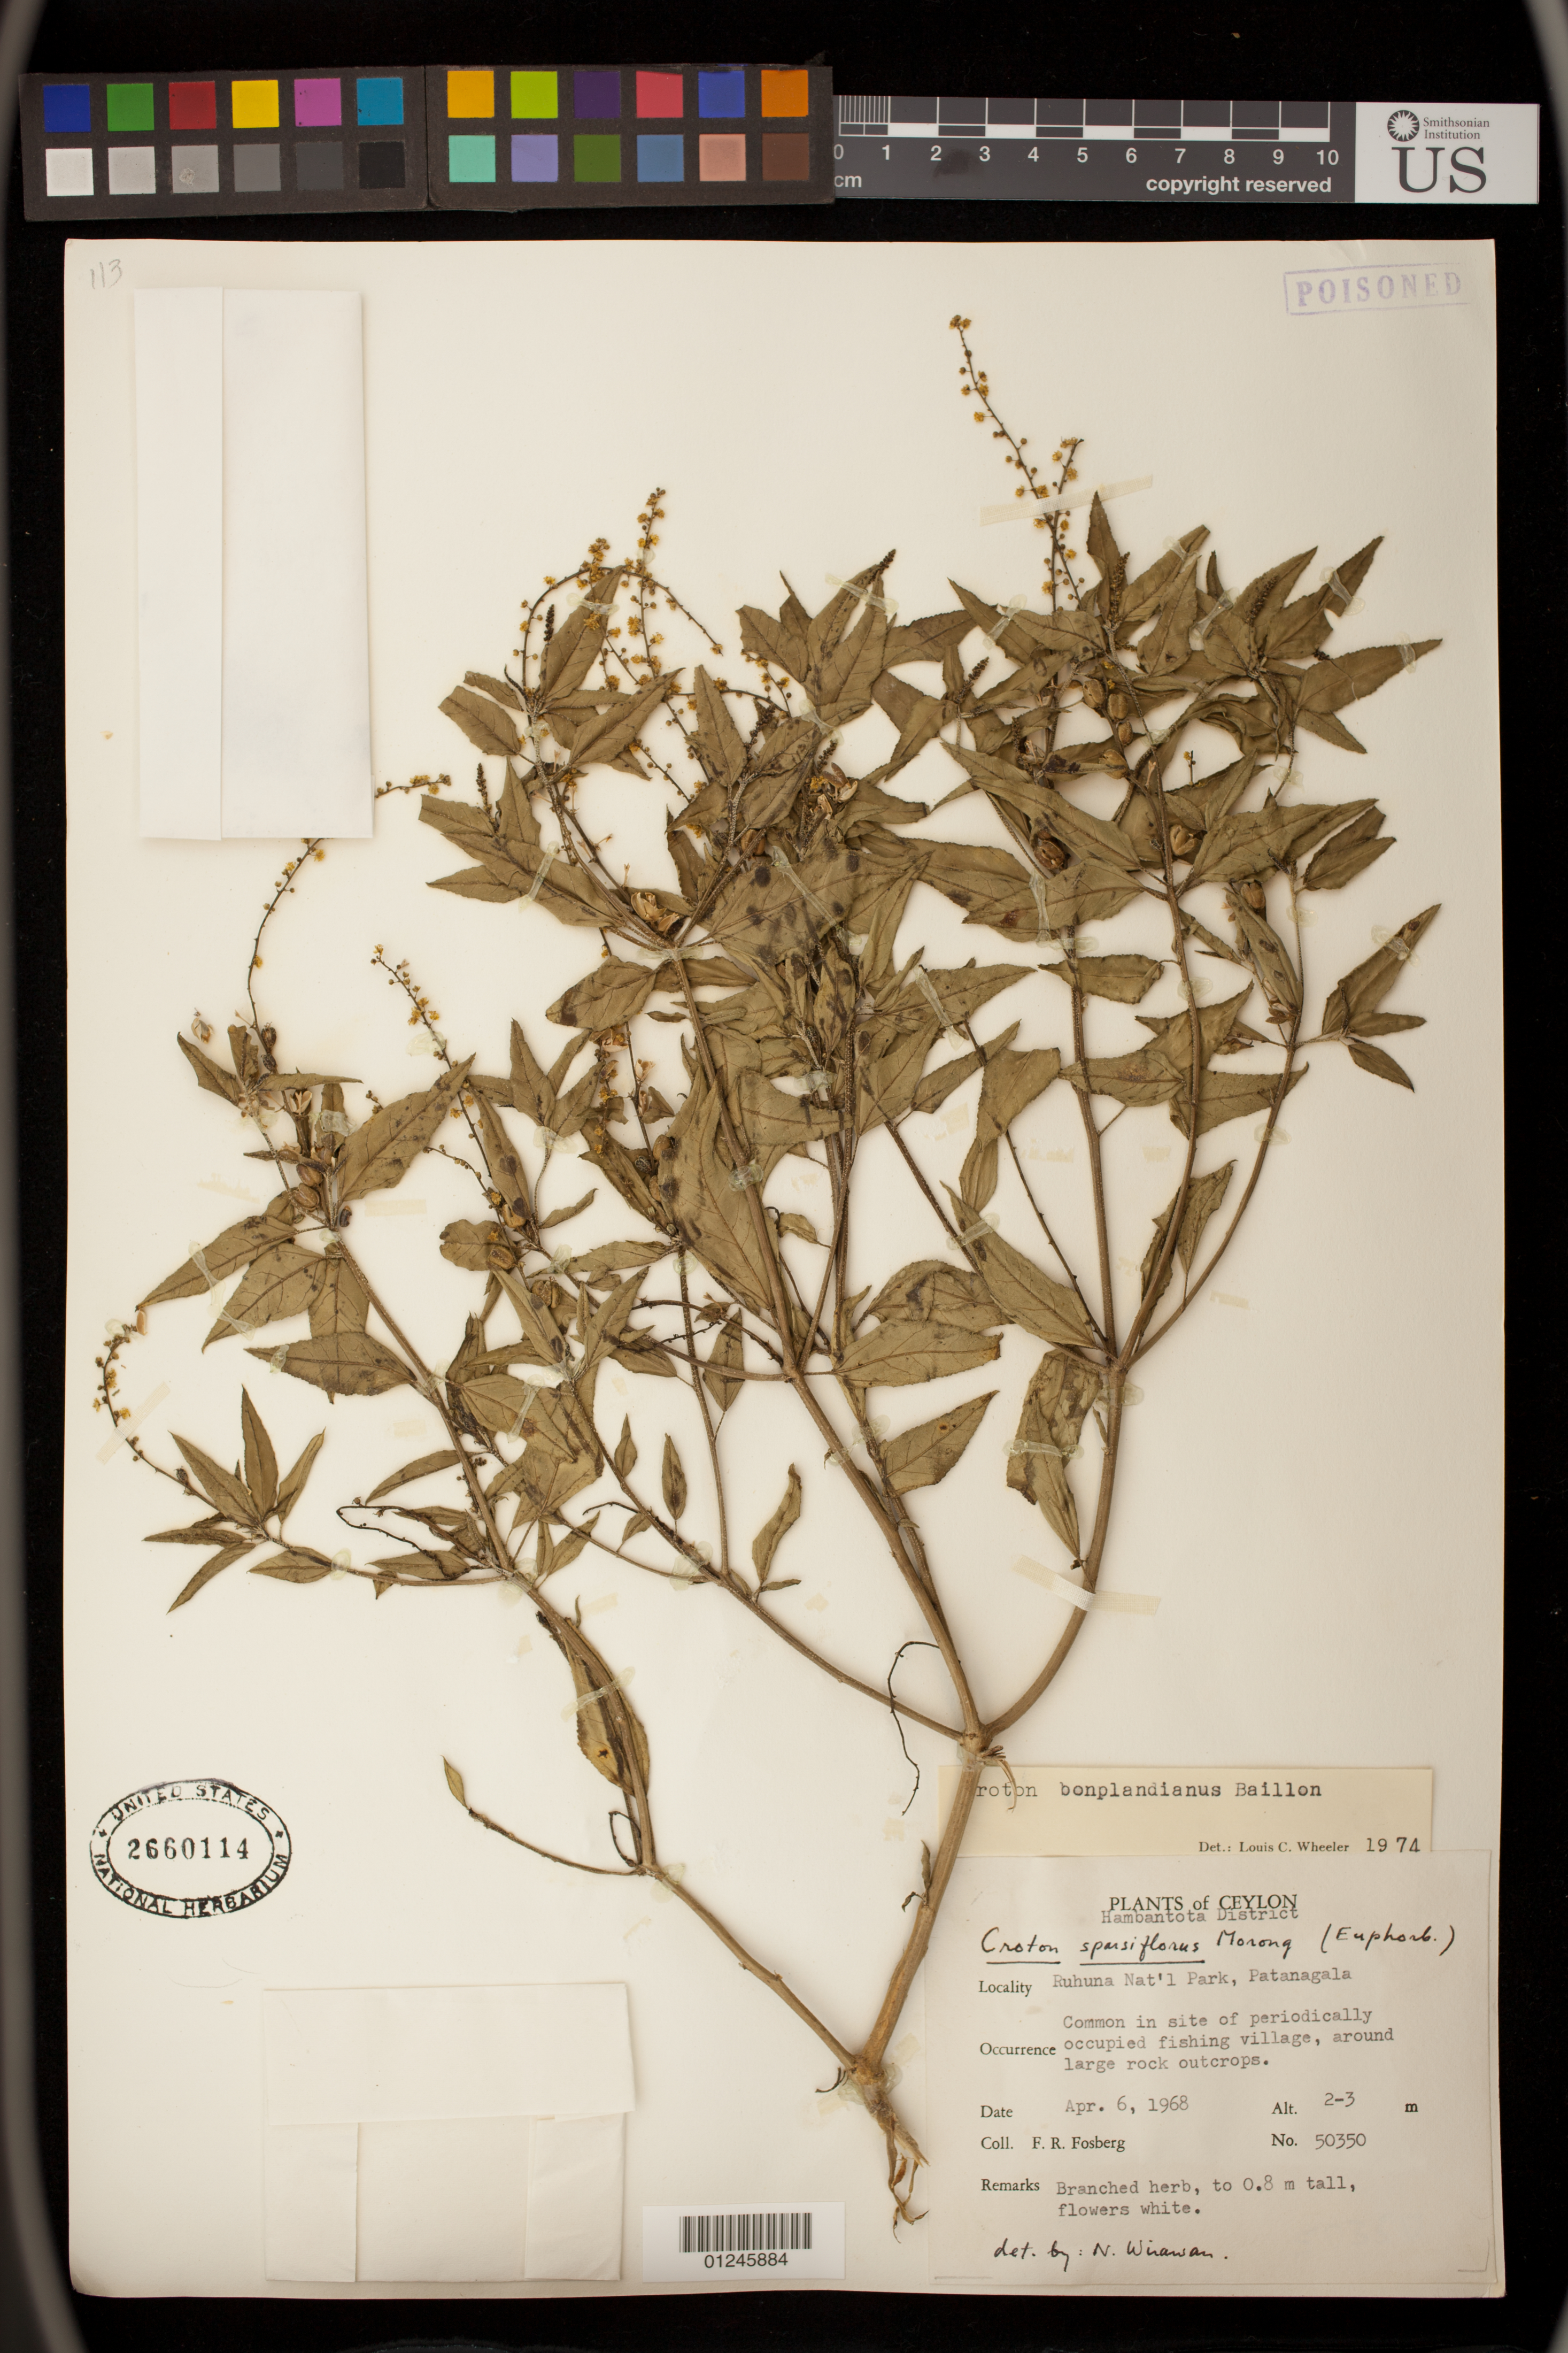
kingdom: Plantae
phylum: Tracheophyta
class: Magnoliopsida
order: Malpighiales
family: Euphorbiaceae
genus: Croton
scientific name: Croton bonplandianus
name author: Baill.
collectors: F. R. Fosberg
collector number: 50350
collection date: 1968-04-06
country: Sri Lanka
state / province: Southern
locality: Common in site of periodically occupied fishing village, around large rock outcrops.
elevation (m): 2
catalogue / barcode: US 2660114